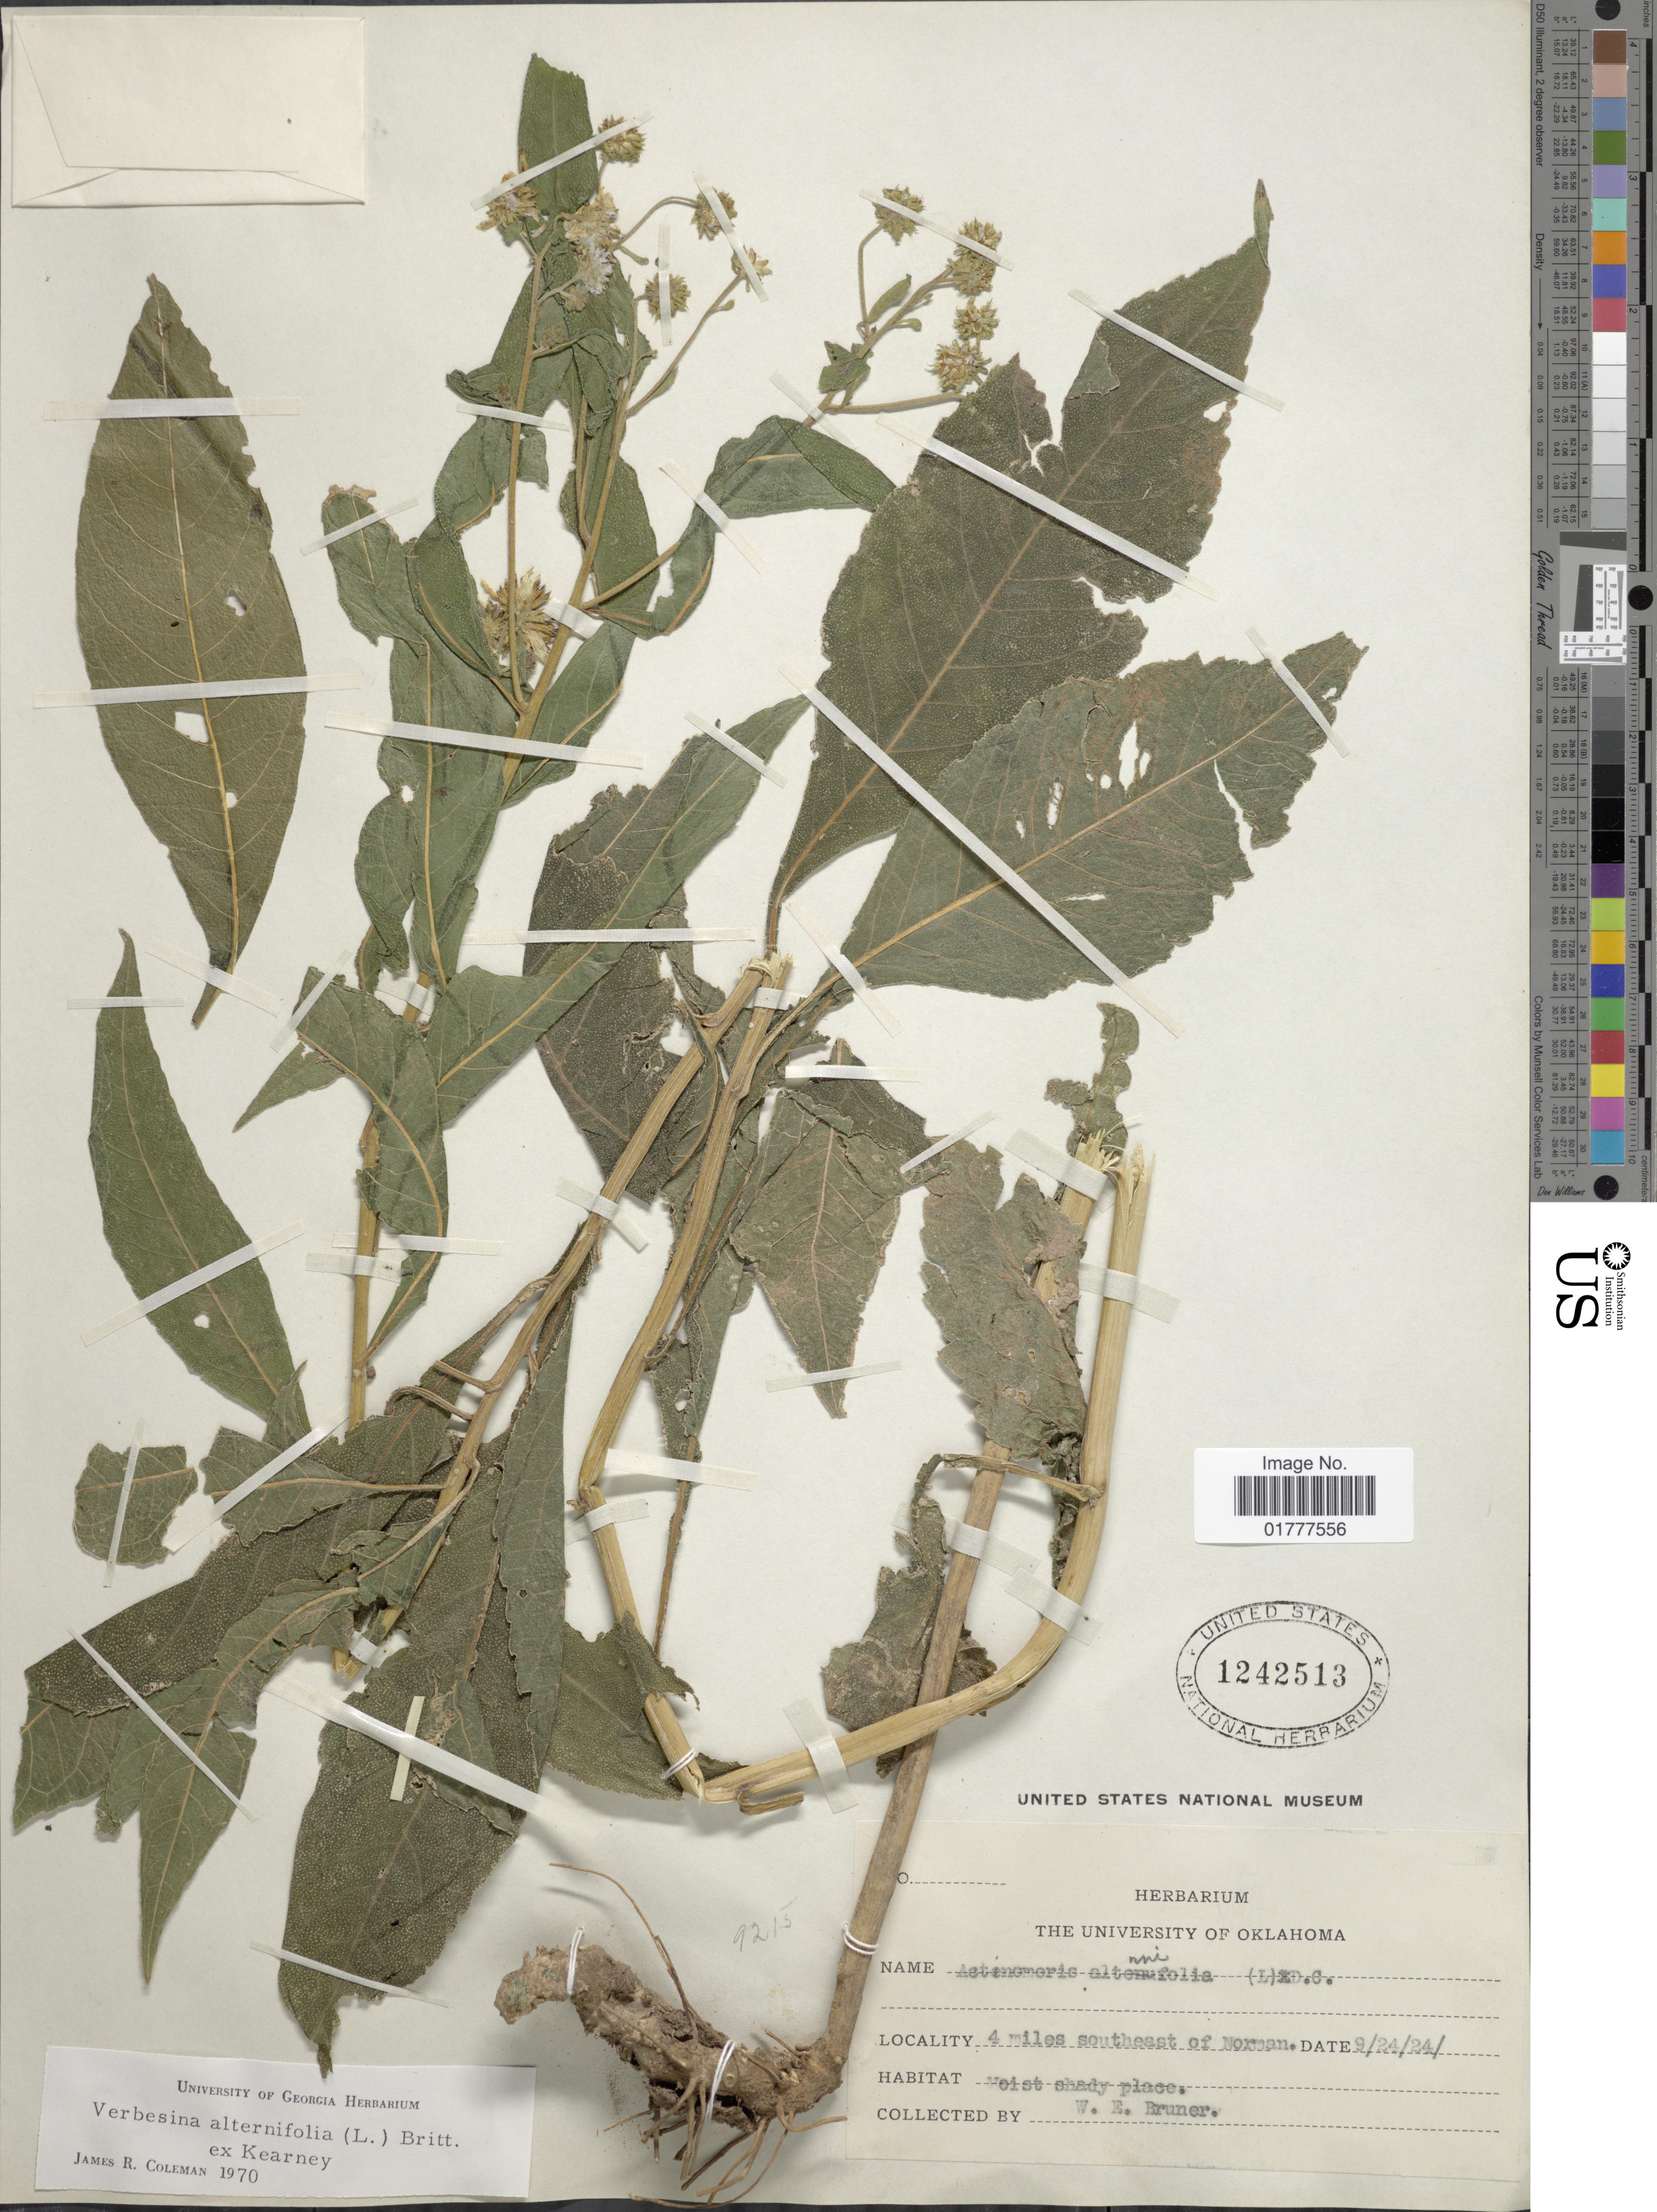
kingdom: Plantae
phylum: Tracheophyta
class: Magnoliopsida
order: Asterales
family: Asteraceae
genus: Actinomeris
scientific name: Actinomeris alternifolia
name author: (L.) DC.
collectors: W. Bruner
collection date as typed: Transcribed d/m/y: 24/9/24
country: United States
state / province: Oklahoma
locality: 4 miles southeast of Norman.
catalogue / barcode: US 1242513